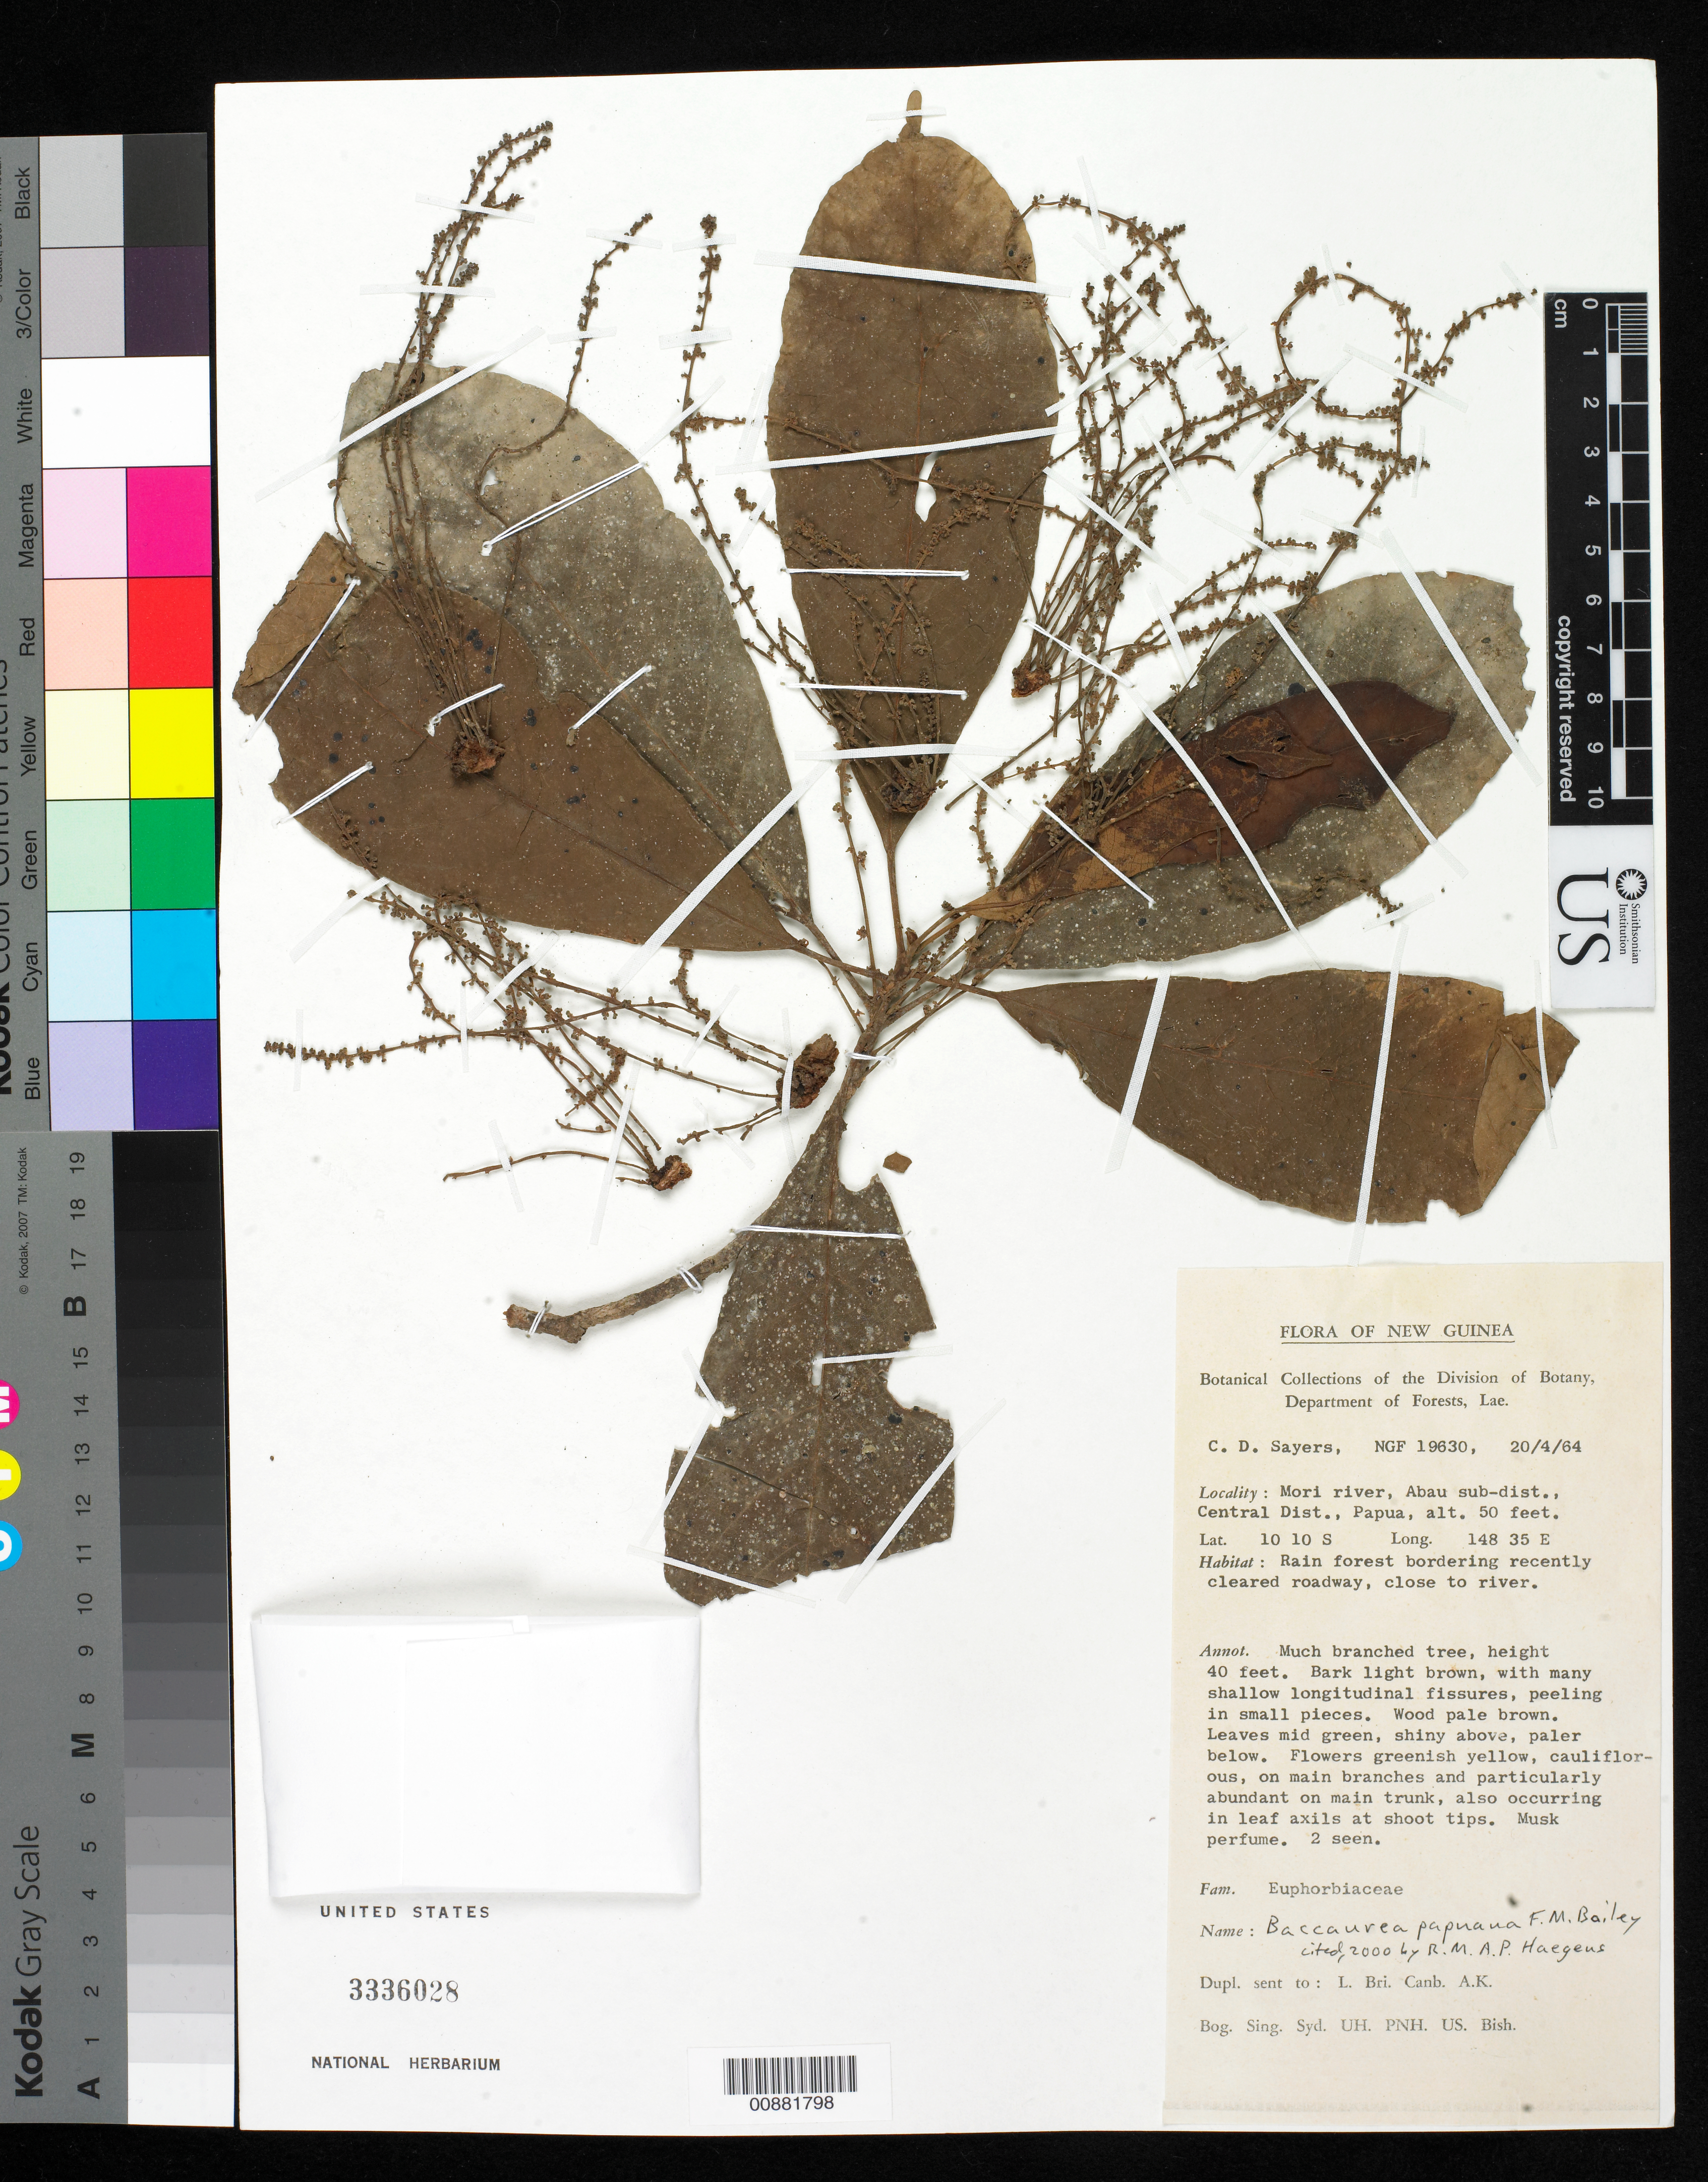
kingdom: Plantae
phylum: Tracheophyta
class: Magnoliopsida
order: Malpighiales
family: Phyllanthaceae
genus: Baccaurea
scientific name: Baccaurea papuana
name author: F.M. Bailey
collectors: C. Sayers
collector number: NGF 19630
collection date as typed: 20 Apr 1964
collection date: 1964-04-20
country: Papua New Guinea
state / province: Central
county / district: Abau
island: New Guinea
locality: Mori river, Abau sub-dist., Central Dist., Papua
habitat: Rain forest bordering recently cleared roadway, close to river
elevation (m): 15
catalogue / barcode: US 3336028